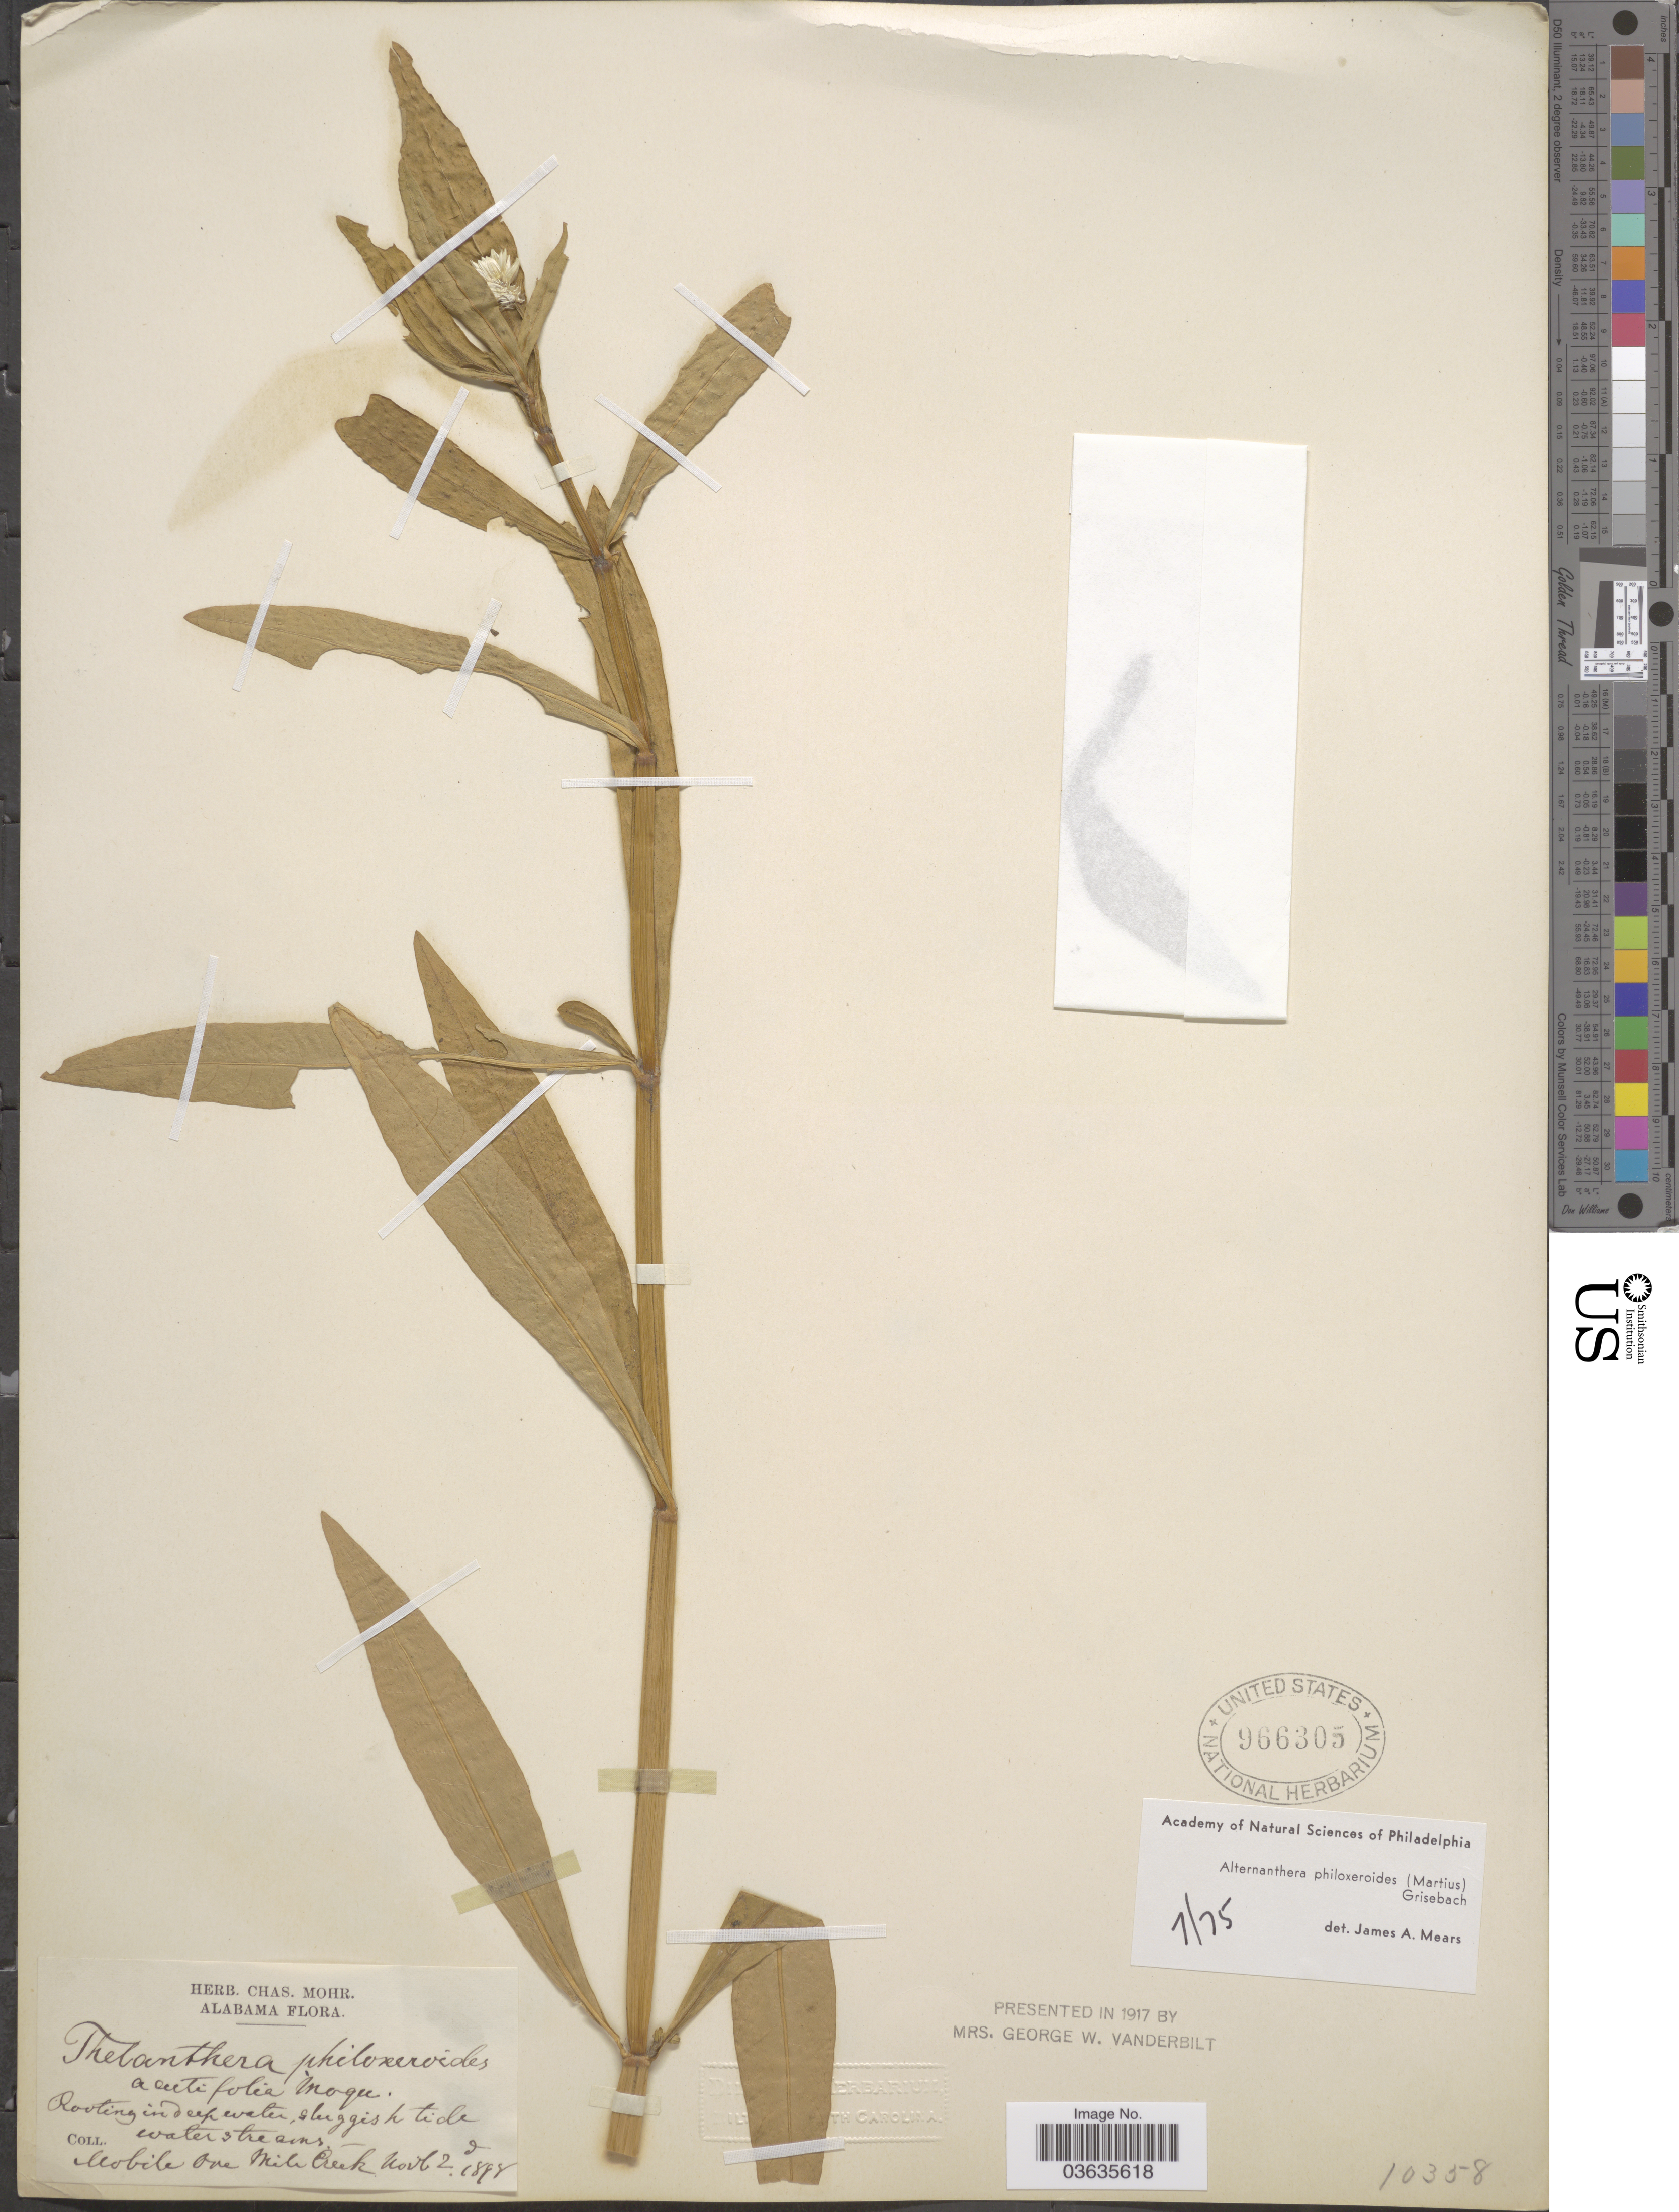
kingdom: Plantae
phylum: Tracheophyta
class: Magnoliopsida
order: Caryophyllales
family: Amaranthaceae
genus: Alternanthera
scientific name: Alternanthera philoxeroides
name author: (Mart.) Griseb.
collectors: ex herb. Charles Mohr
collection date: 1898-11-02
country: United States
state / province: Alabama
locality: Mobile one Mile Creek.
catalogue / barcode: US 966305